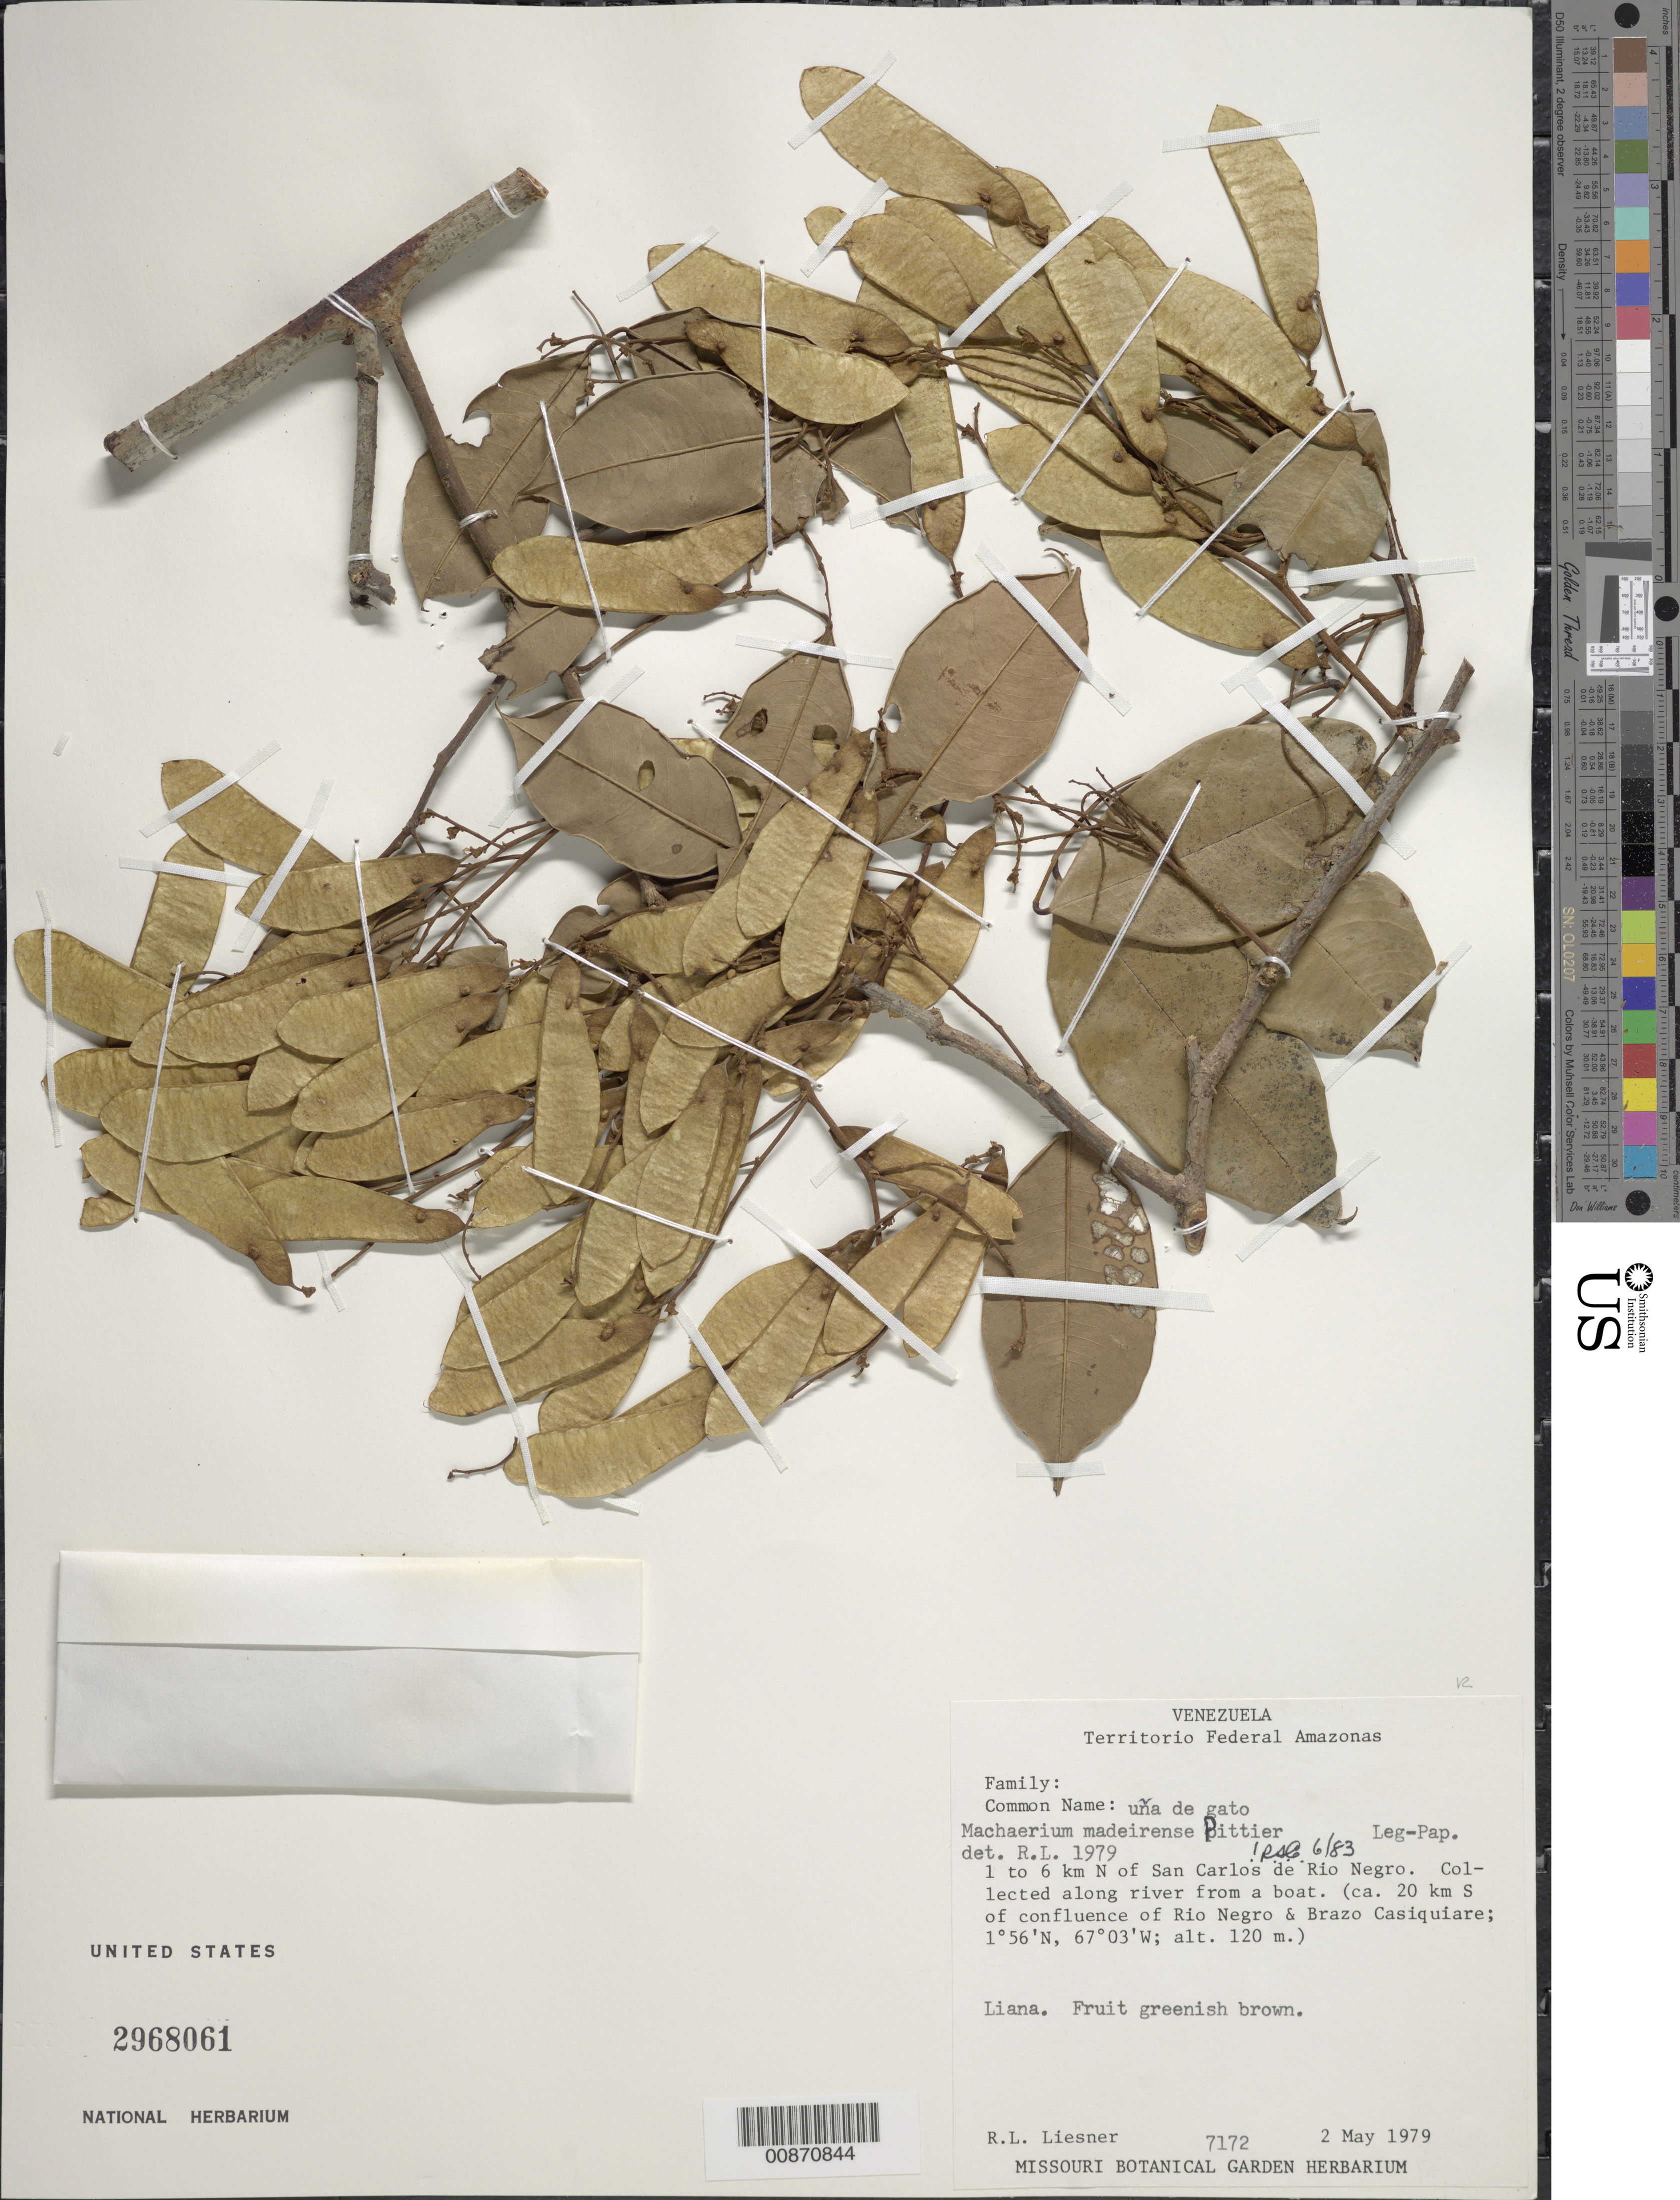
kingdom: Plantae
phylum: Tracheophyta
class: Magnoliopsida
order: Fabales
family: Fabaceae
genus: Machaerium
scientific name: Machaerium madeirense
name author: Pittier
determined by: Cowan, R. S.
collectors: R. L. Liesner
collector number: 7127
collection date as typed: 2-May-79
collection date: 1979-05-02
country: Venezuela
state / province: Amazonas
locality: San Carlos de Río Negro, 1-6 km N of; ca. 20 km S of confluence of Río Negro and Brazo Casiquiare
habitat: Along river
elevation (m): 120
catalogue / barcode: US 2968061